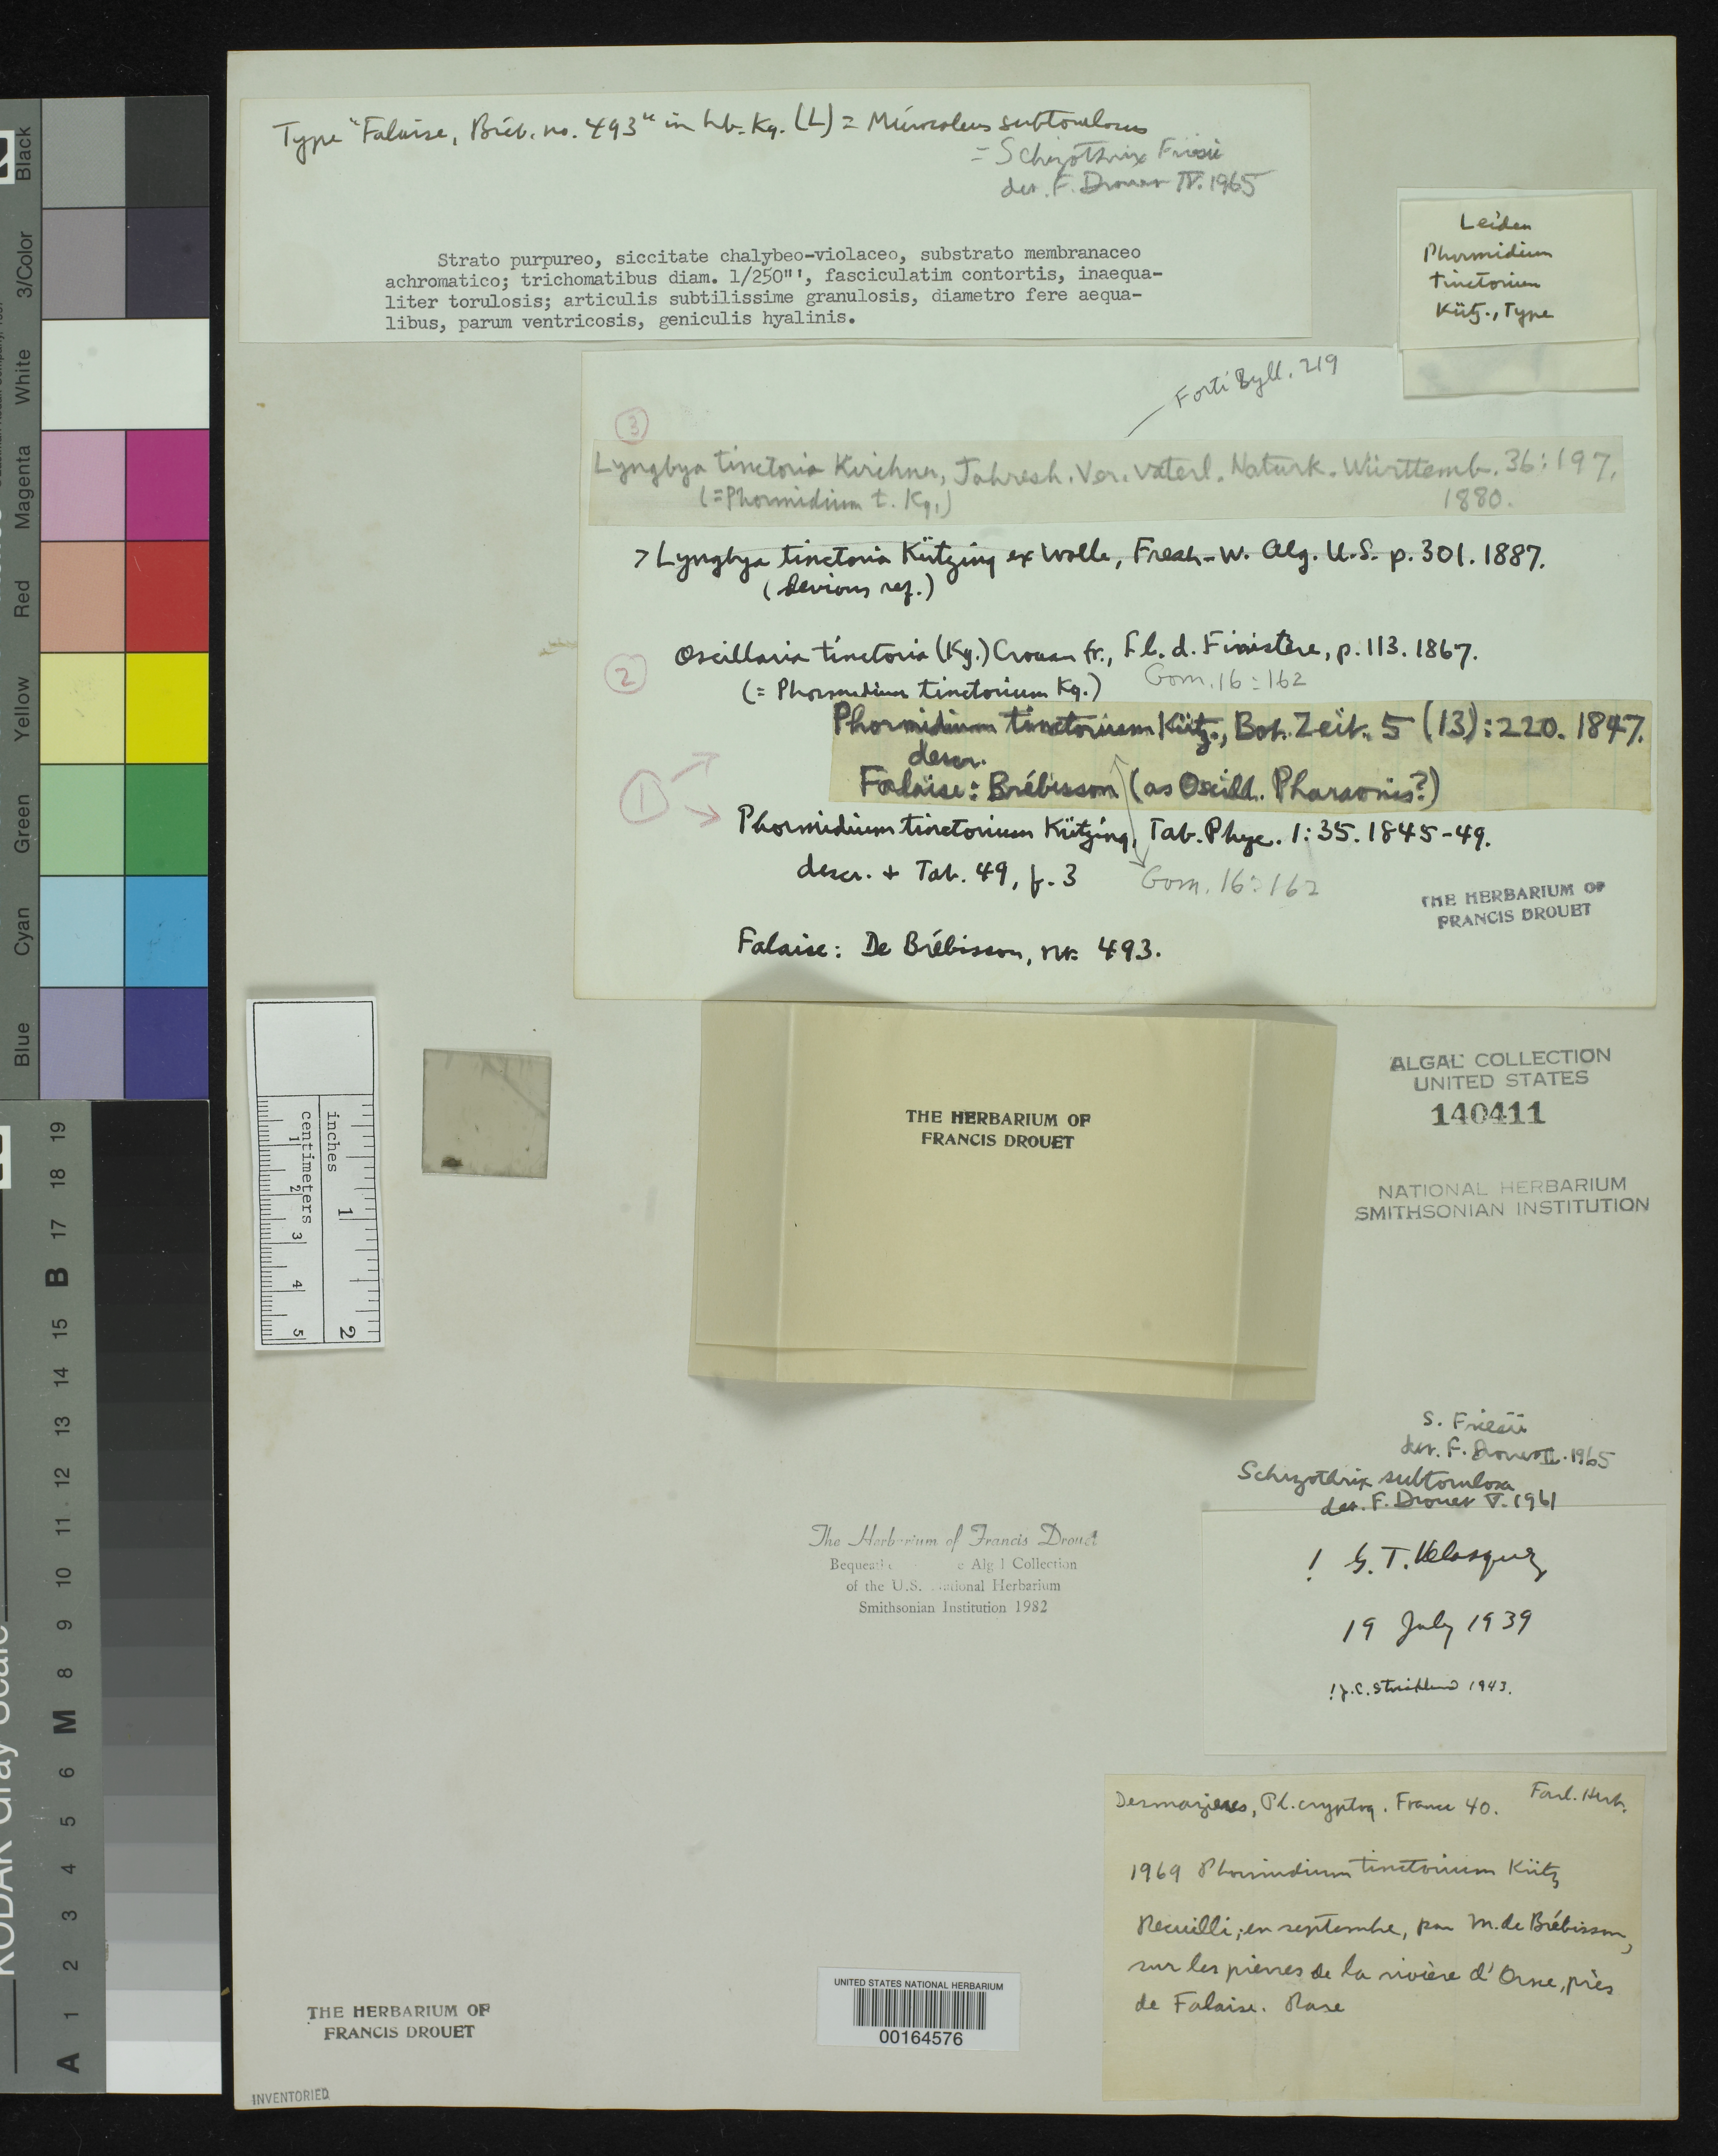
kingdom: Bacteria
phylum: Cyanobacteria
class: Cyanobacteriia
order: Cyanobacteriales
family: Oscillatoriaceae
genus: Phormidium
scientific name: Phormidium tinctorium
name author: Kütz.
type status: Isotype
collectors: L. A. de Brébisson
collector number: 1969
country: France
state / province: Normandie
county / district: Calvados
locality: Orne River, near Falaise.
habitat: Rare.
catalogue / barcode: US 140411